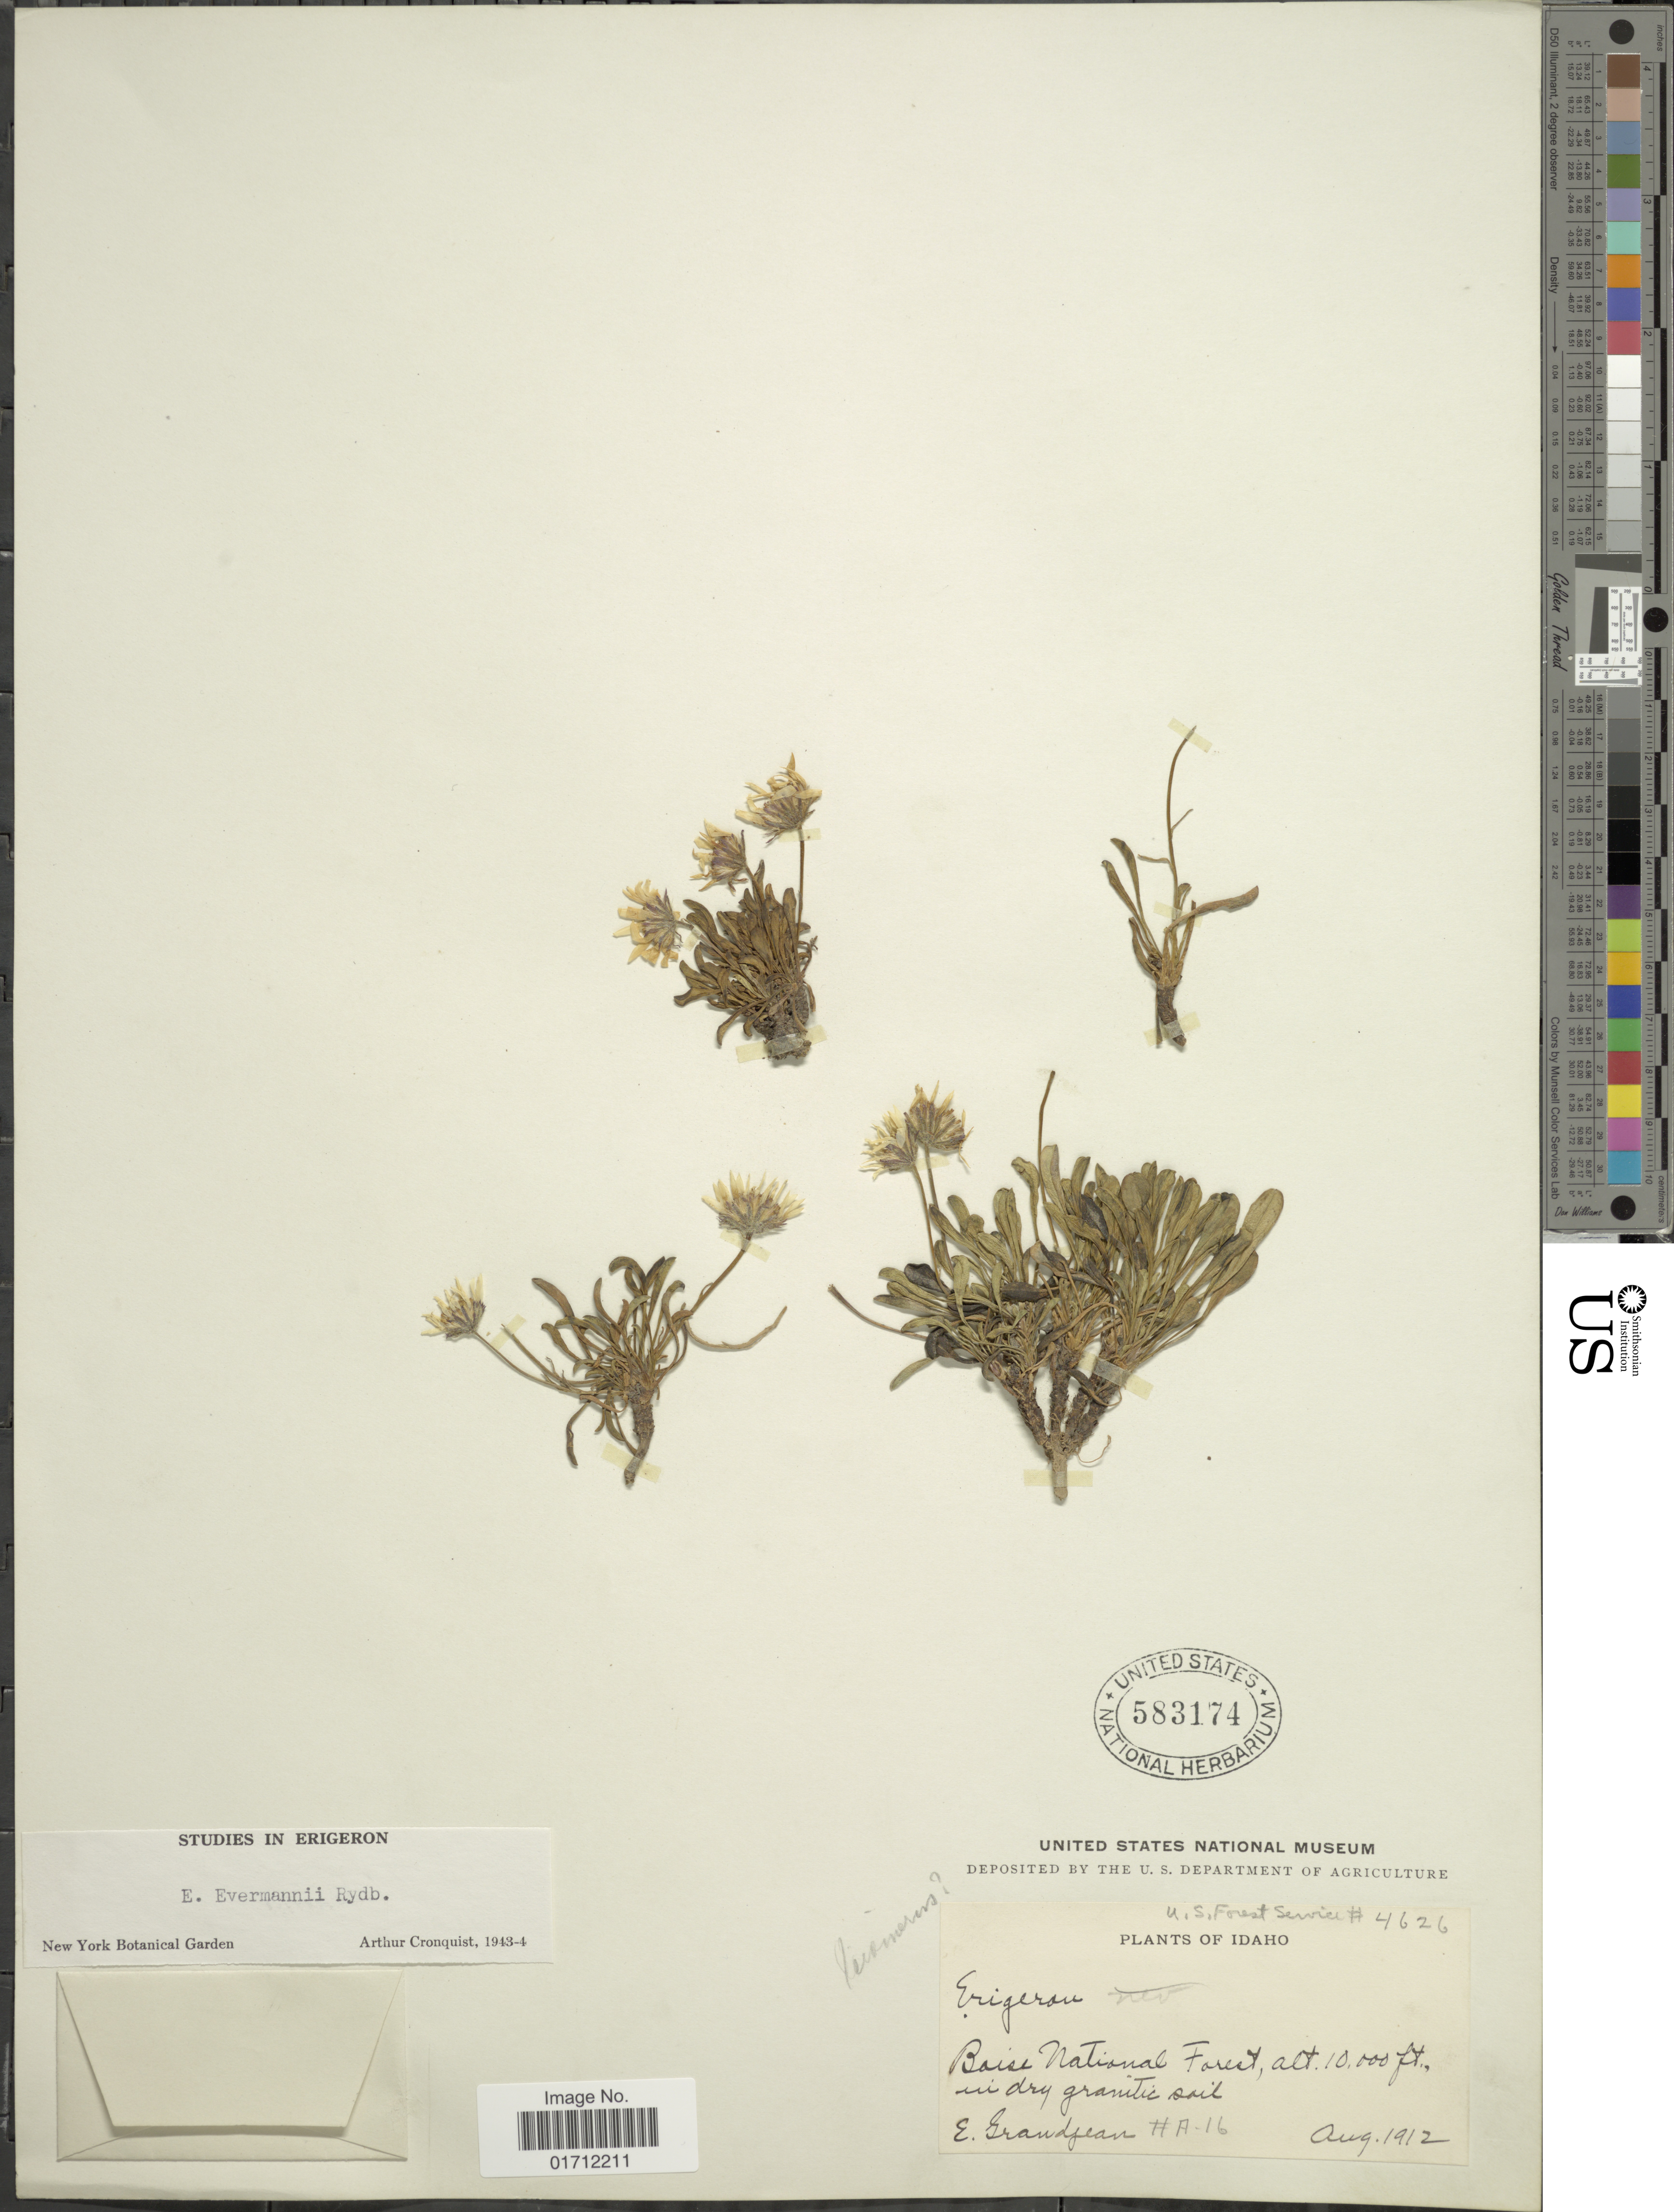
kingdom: Plantae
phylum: Tracheophyta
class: Magnoliopsida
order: Asterales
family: Asteraceae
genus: Erigeron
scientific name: Erigeron evermannii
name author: Rydb.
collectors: E. Grandjean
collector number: A-16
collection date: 1912-08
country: United States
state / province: Idaho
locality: Boise National Forest.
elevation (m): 3048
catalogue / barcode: US 583174